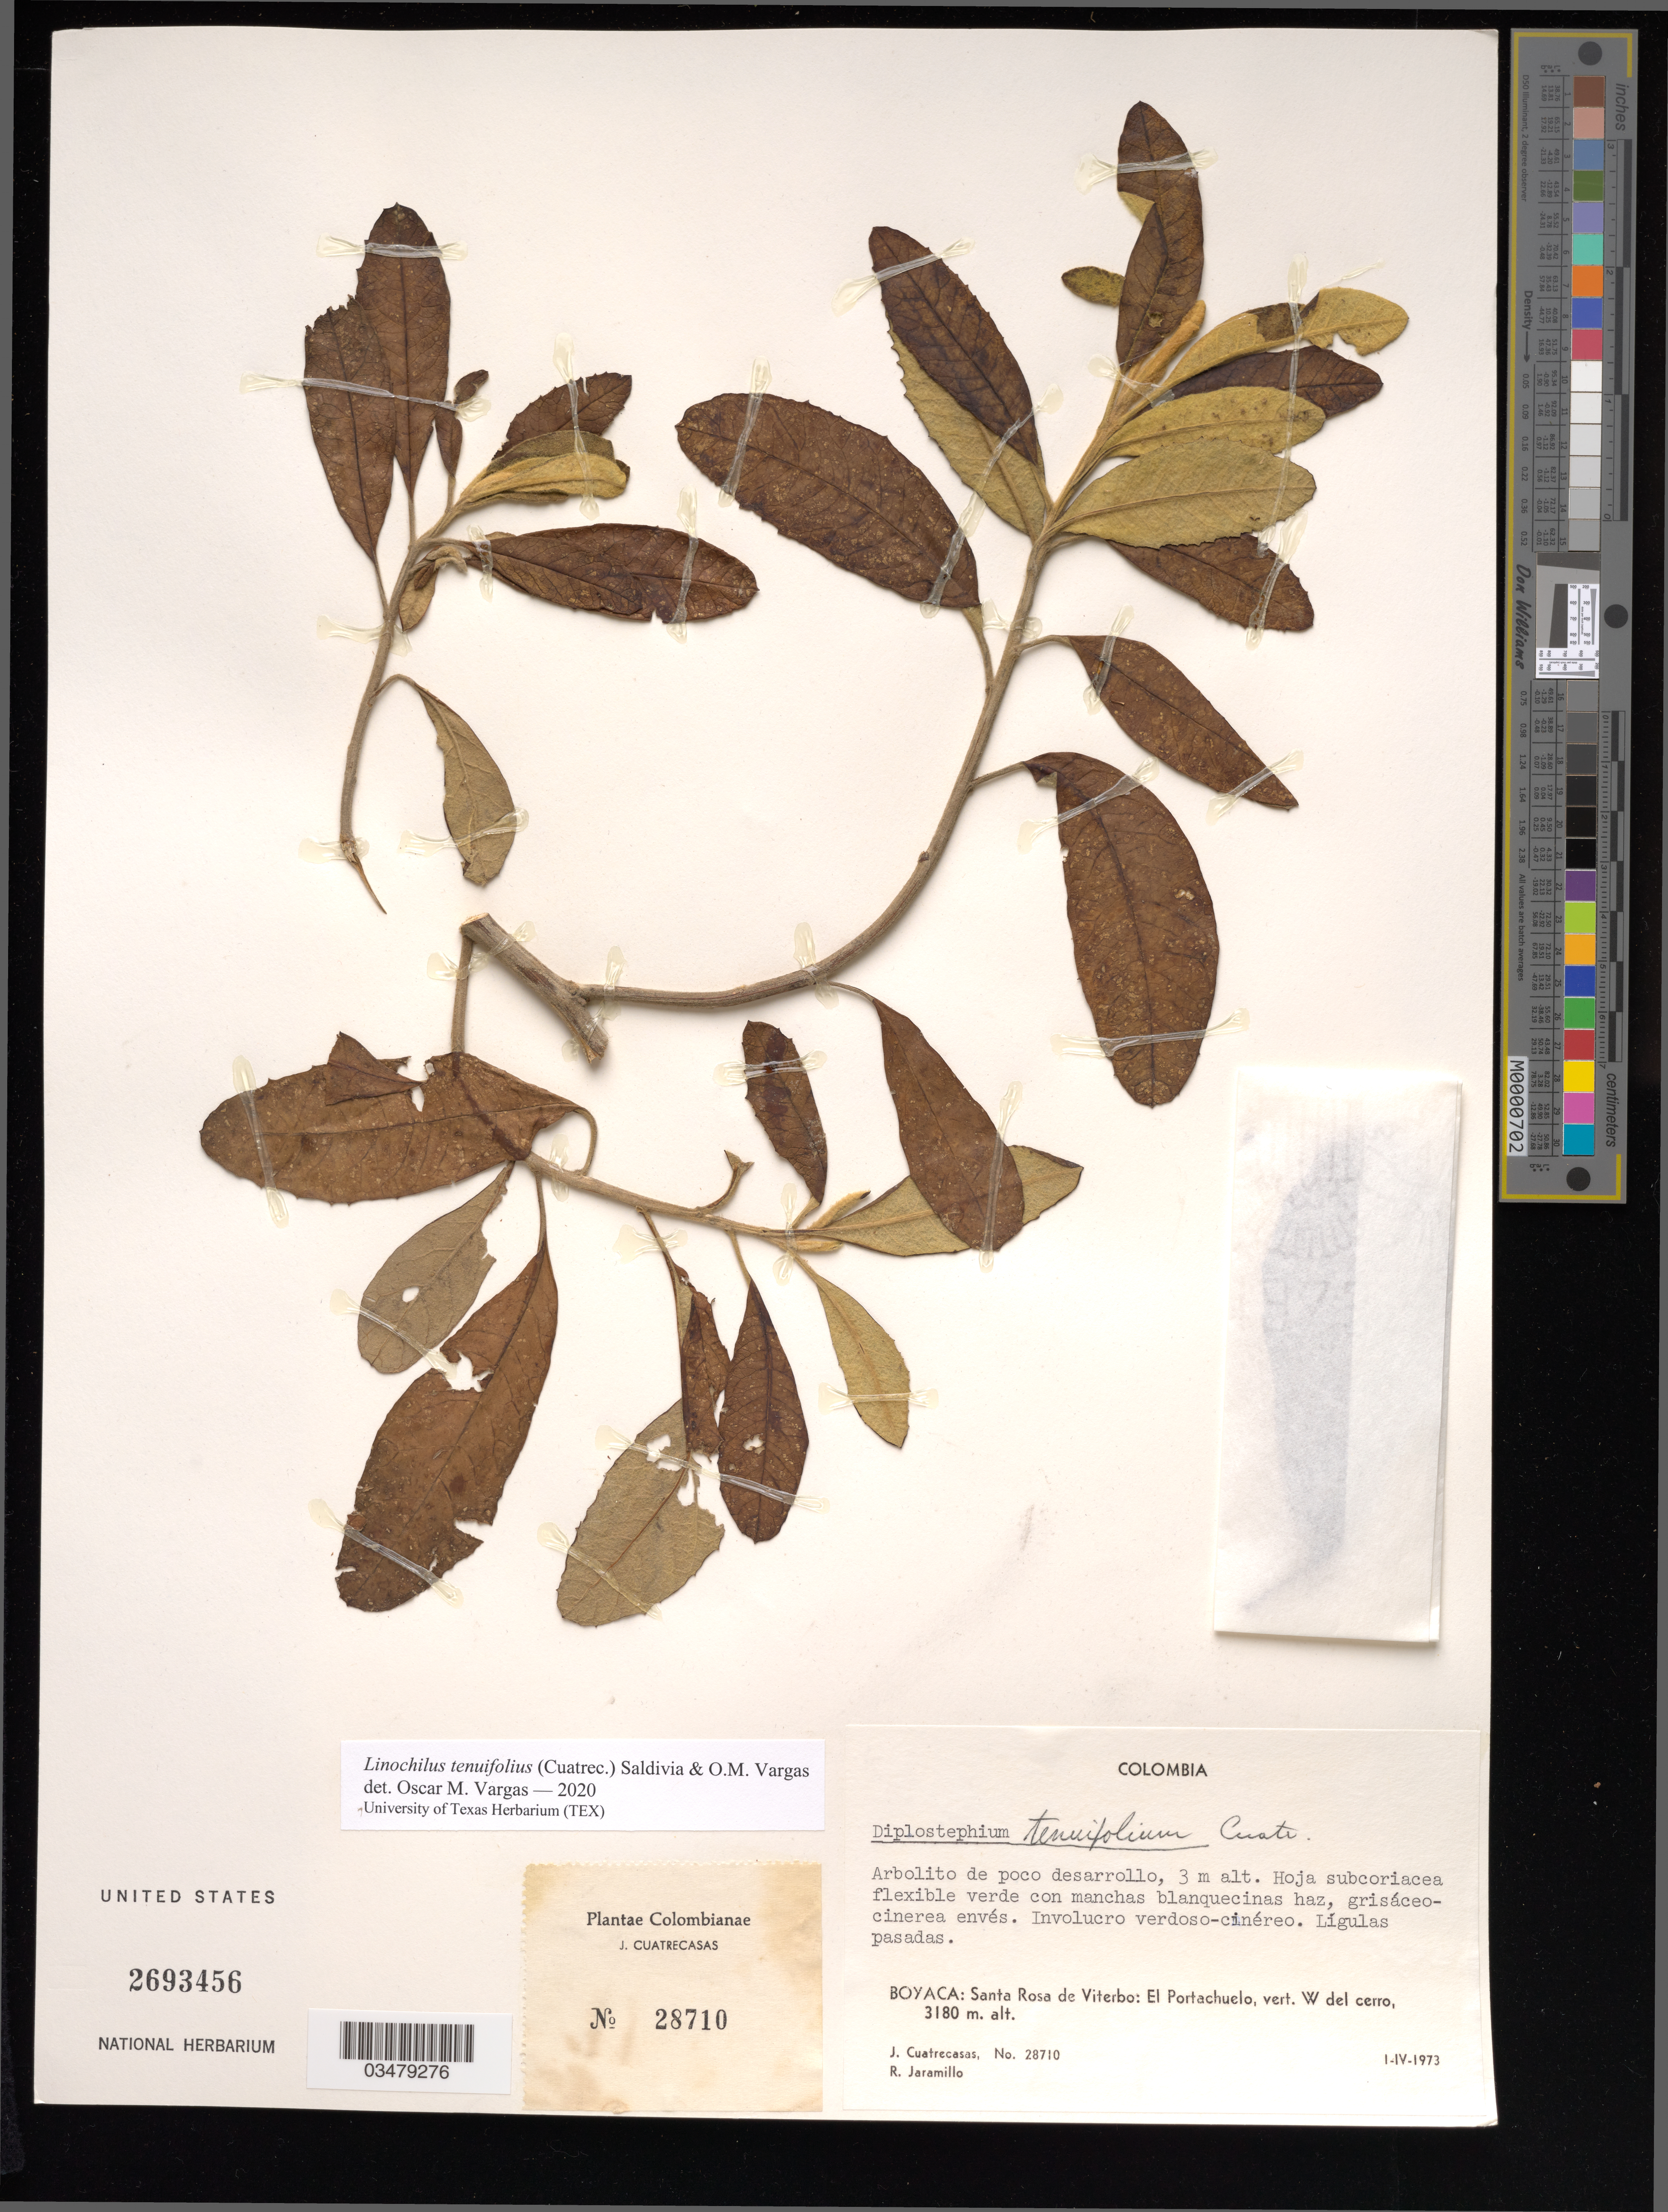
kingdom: Plantae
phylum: Tracheophyta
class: Magnoliopsida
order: Asterales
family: Asteraceae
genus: Linochilus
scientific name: Linochilus tenuifolius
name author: (Cuatrec.) Saldivia & O.M. Vargas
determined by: Vargas, Oscar M.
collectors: J. Cuatrecasas & R. Jaramillo M.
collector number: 28710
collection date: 1973-04-01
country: Colombia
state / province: Boyacá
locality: Santa Rosa de Viterbo: El Portachuelo, vert. W en la base del cerro.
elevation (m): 3090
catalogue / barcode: US 2693456